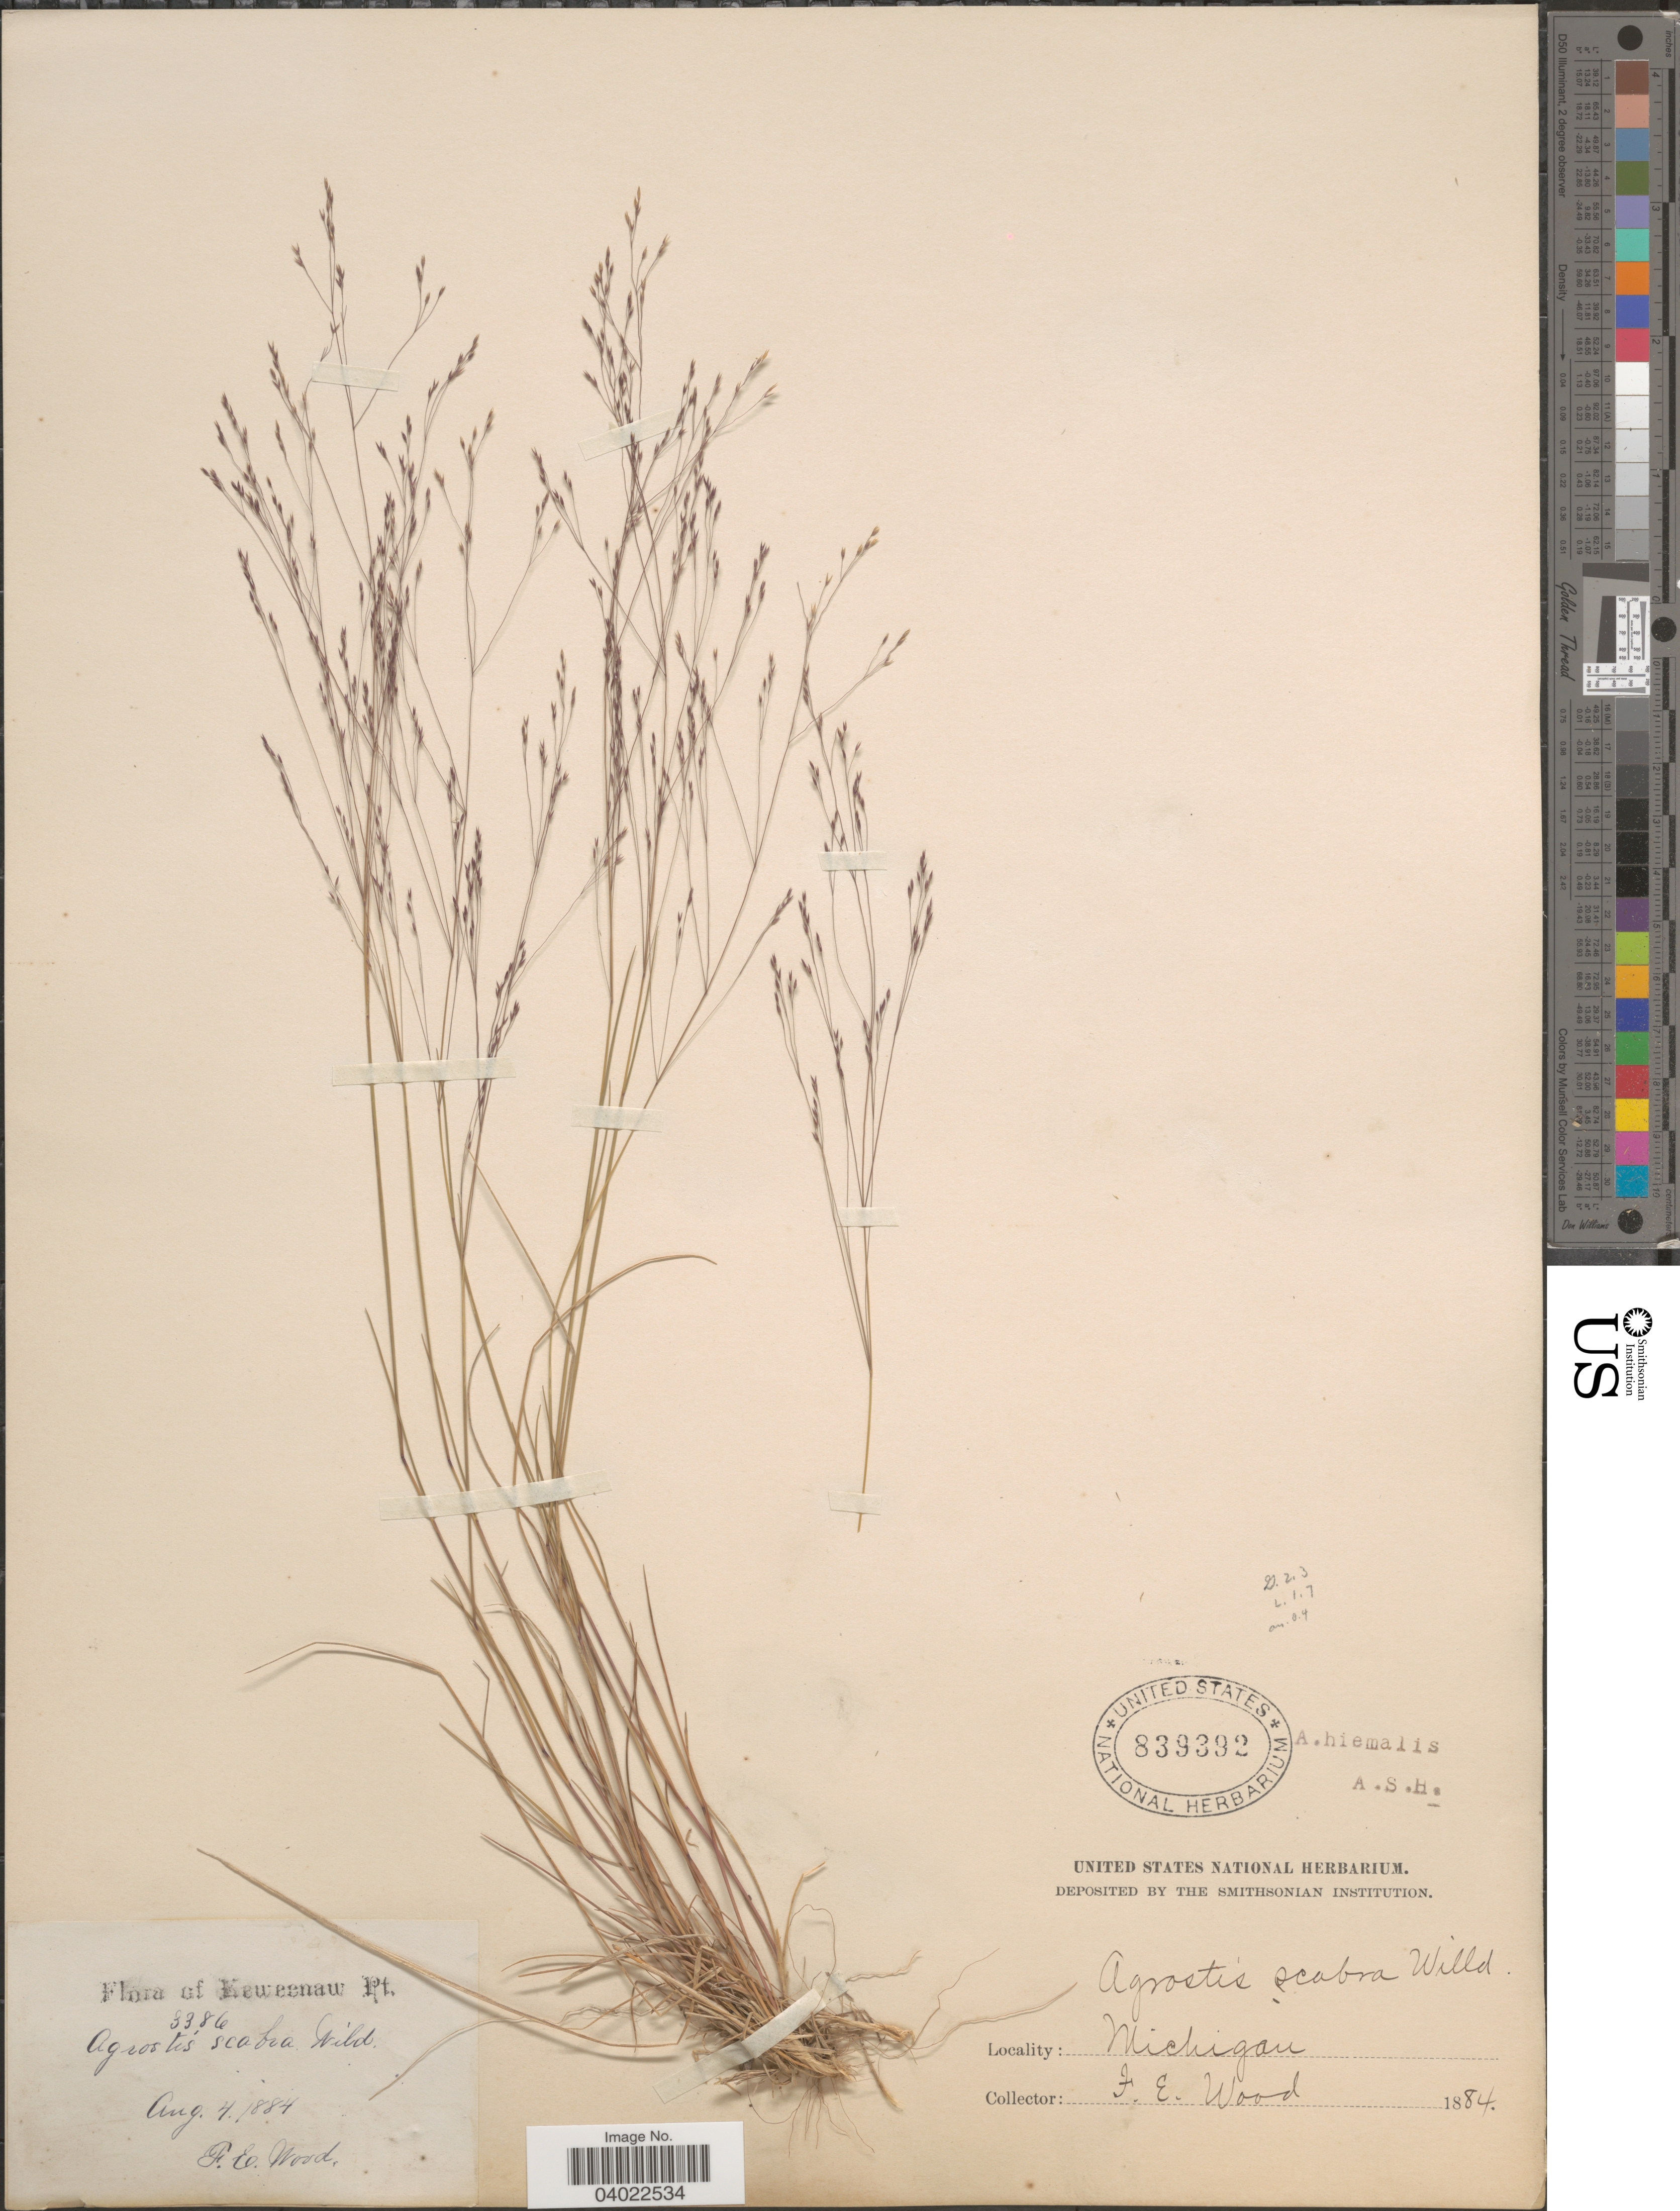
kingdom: Plantae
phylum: Tracheophyta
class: Liliopsida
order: Poales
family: Poaceae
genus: Agrostis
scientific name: Agrostis scabra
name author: Willd.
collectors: F. Wood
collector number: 3386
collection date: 1884-08-04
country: United States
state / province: Michigan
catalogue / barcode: US 839392